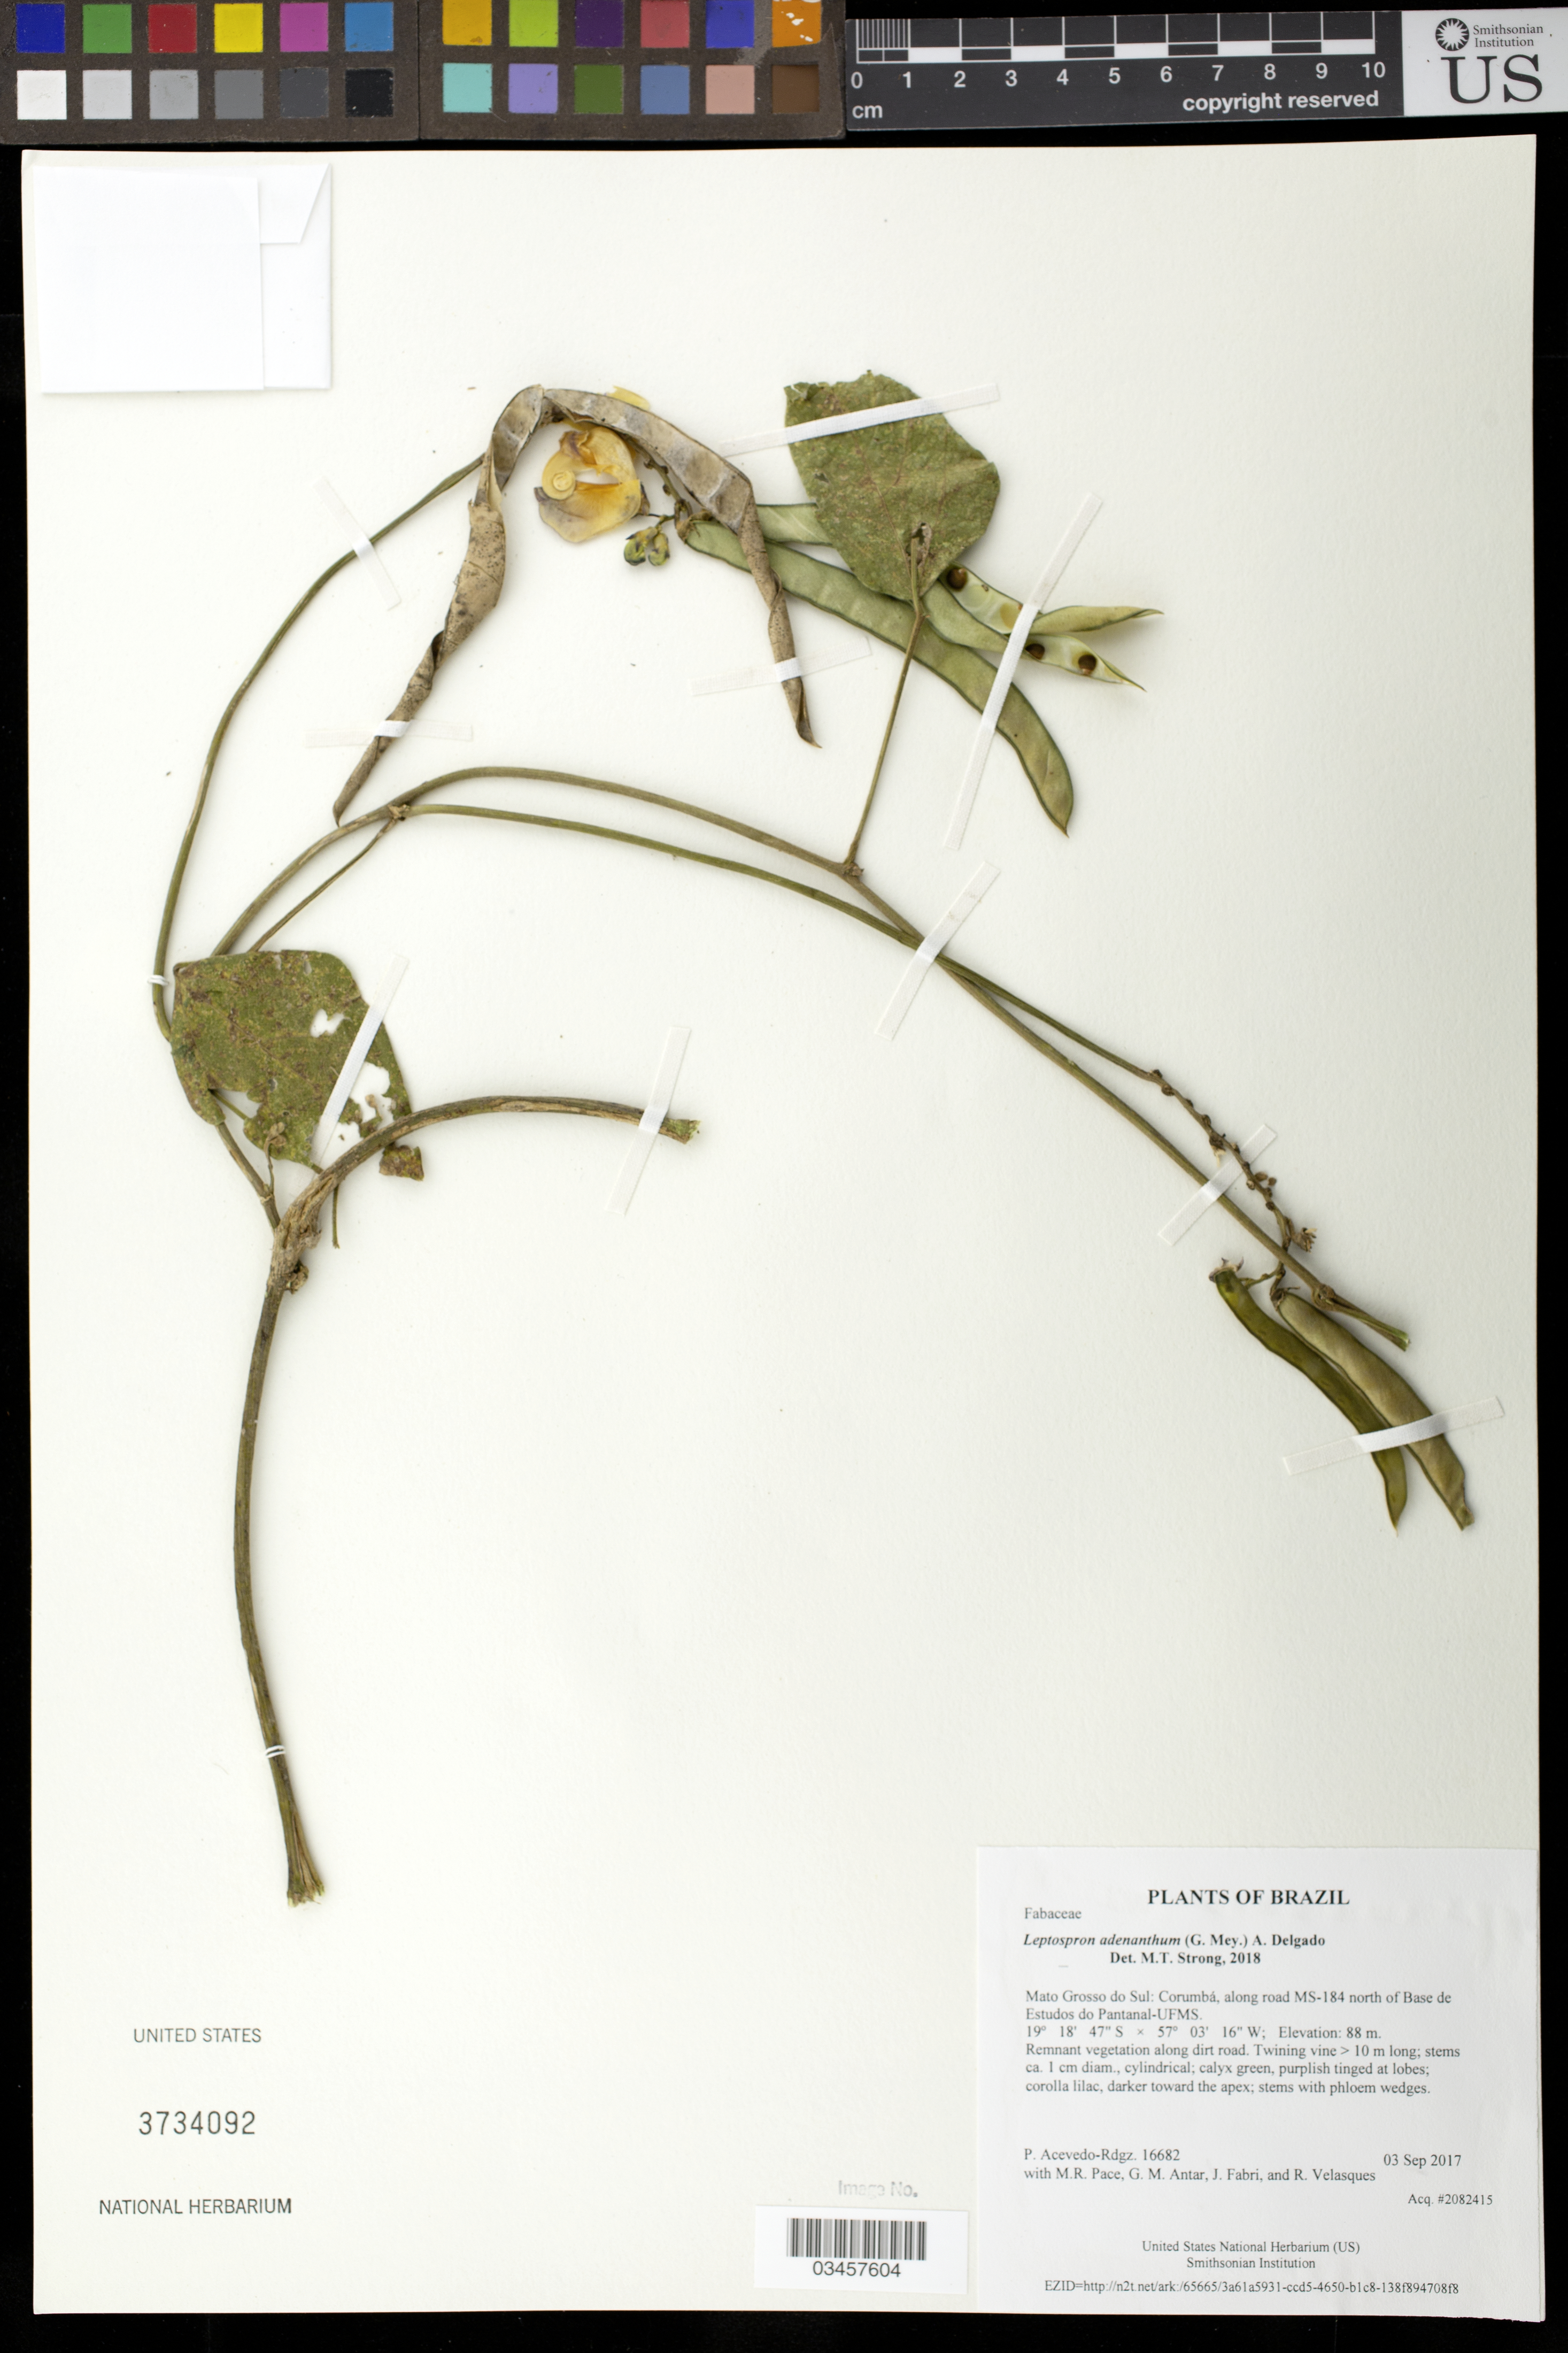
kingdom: Plantae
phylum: Tracheophyta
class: Magnoliopsida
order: Fabales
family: Fabaceae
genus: Leptospron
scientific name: Leptospron adenanthum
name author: (G. Mey.) A. Delgado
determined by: Strong, Mark T., (BOT), Smithsonian Institution - National Museum of Natural History (UNITED STATES)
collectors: P. Acevedo-Rodr., M. R. Pace, G. M. Antar, J. Fabri & R. Velasques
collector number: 16682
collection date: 2017-09-03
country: Brazil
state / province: Mato Grosso do Sul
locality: Corumbá, along road MS-184 north of Base de Estudos do Pantanal-UFMS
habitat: Remnant vegetation along dirt road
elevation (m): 88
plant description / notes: US, NY, MO, K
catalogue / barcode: US 3734092